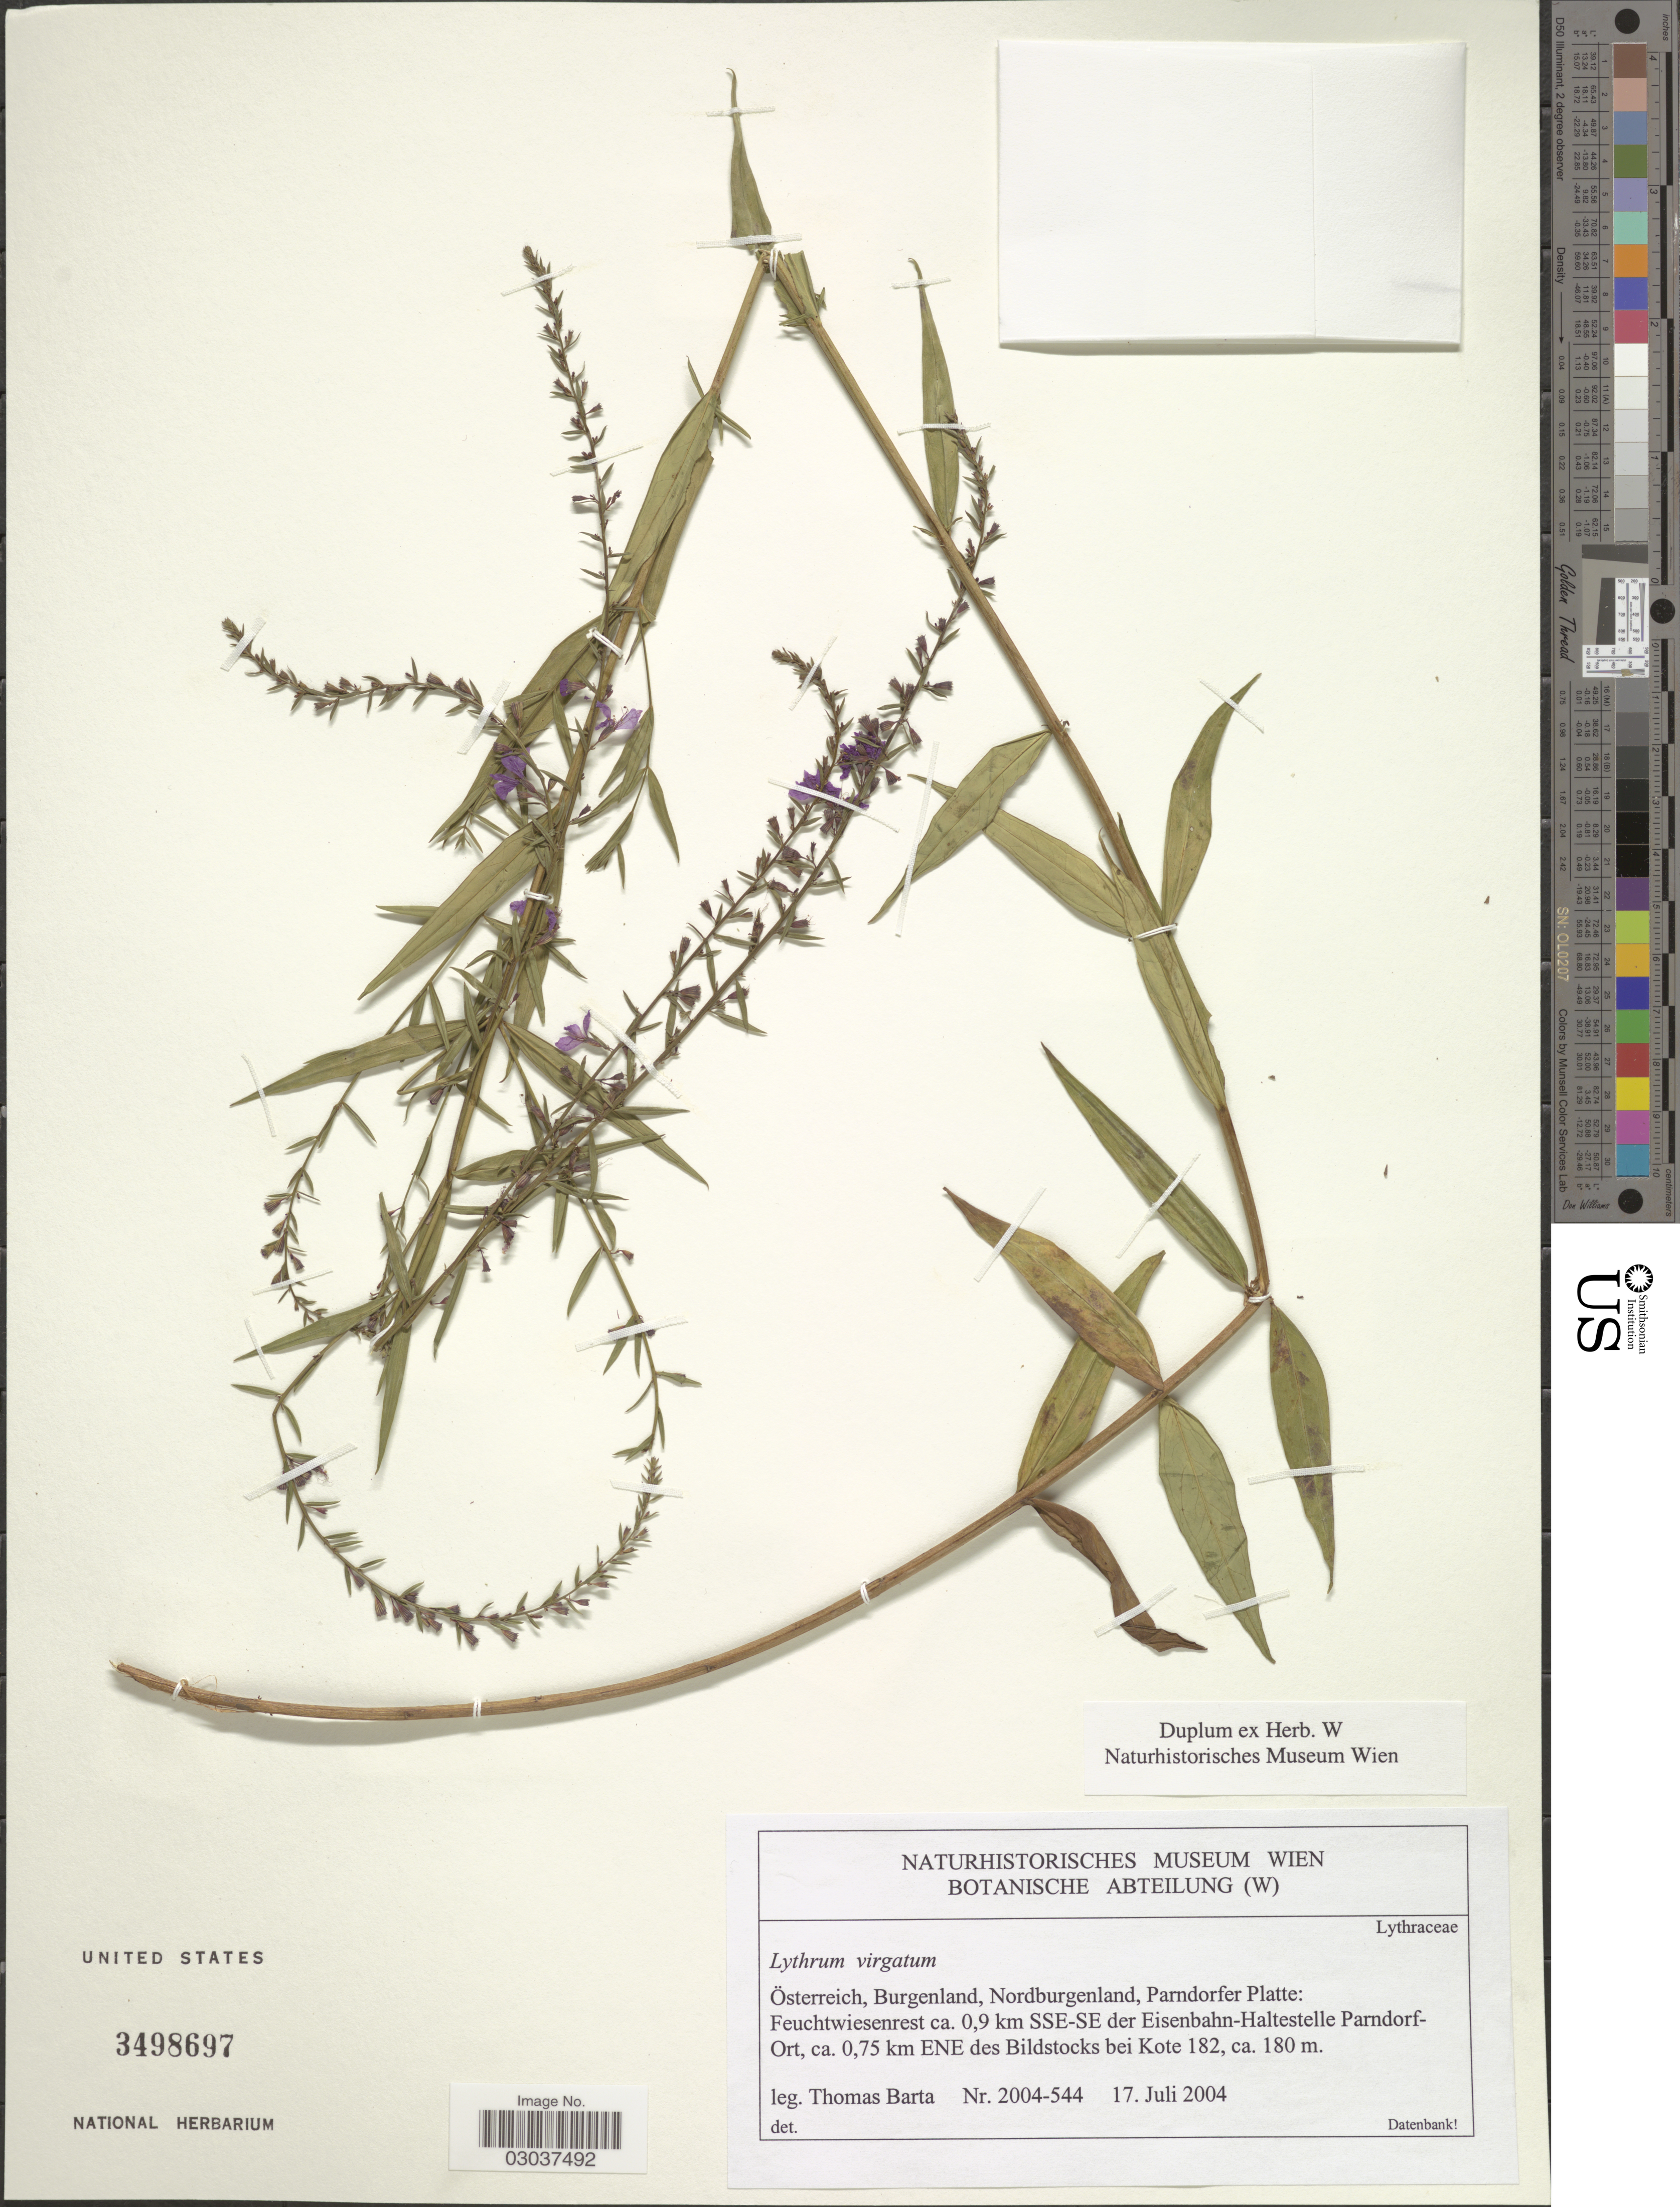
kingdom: Plantae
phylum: Tracheophyta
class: Magnoliopsida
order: Myrtales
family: Lythraceae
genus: Lythrum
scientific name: Lythrum virgatum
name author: L.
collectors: T. Barta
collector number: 2004-544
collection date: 2004-07-17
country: Austria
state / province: Burgenland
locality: Österreich, Burgenland, Nordburgenland, Parndorfer Platte: Feuchtwiesenrest ca. 0.9 km SSE-SE der Eisenbahn-Haltestelle Parndorf-Ort, ca. 0.75 km ENE des Bildstocks bei Kote 182.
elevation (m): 180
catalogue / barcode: US 3498697